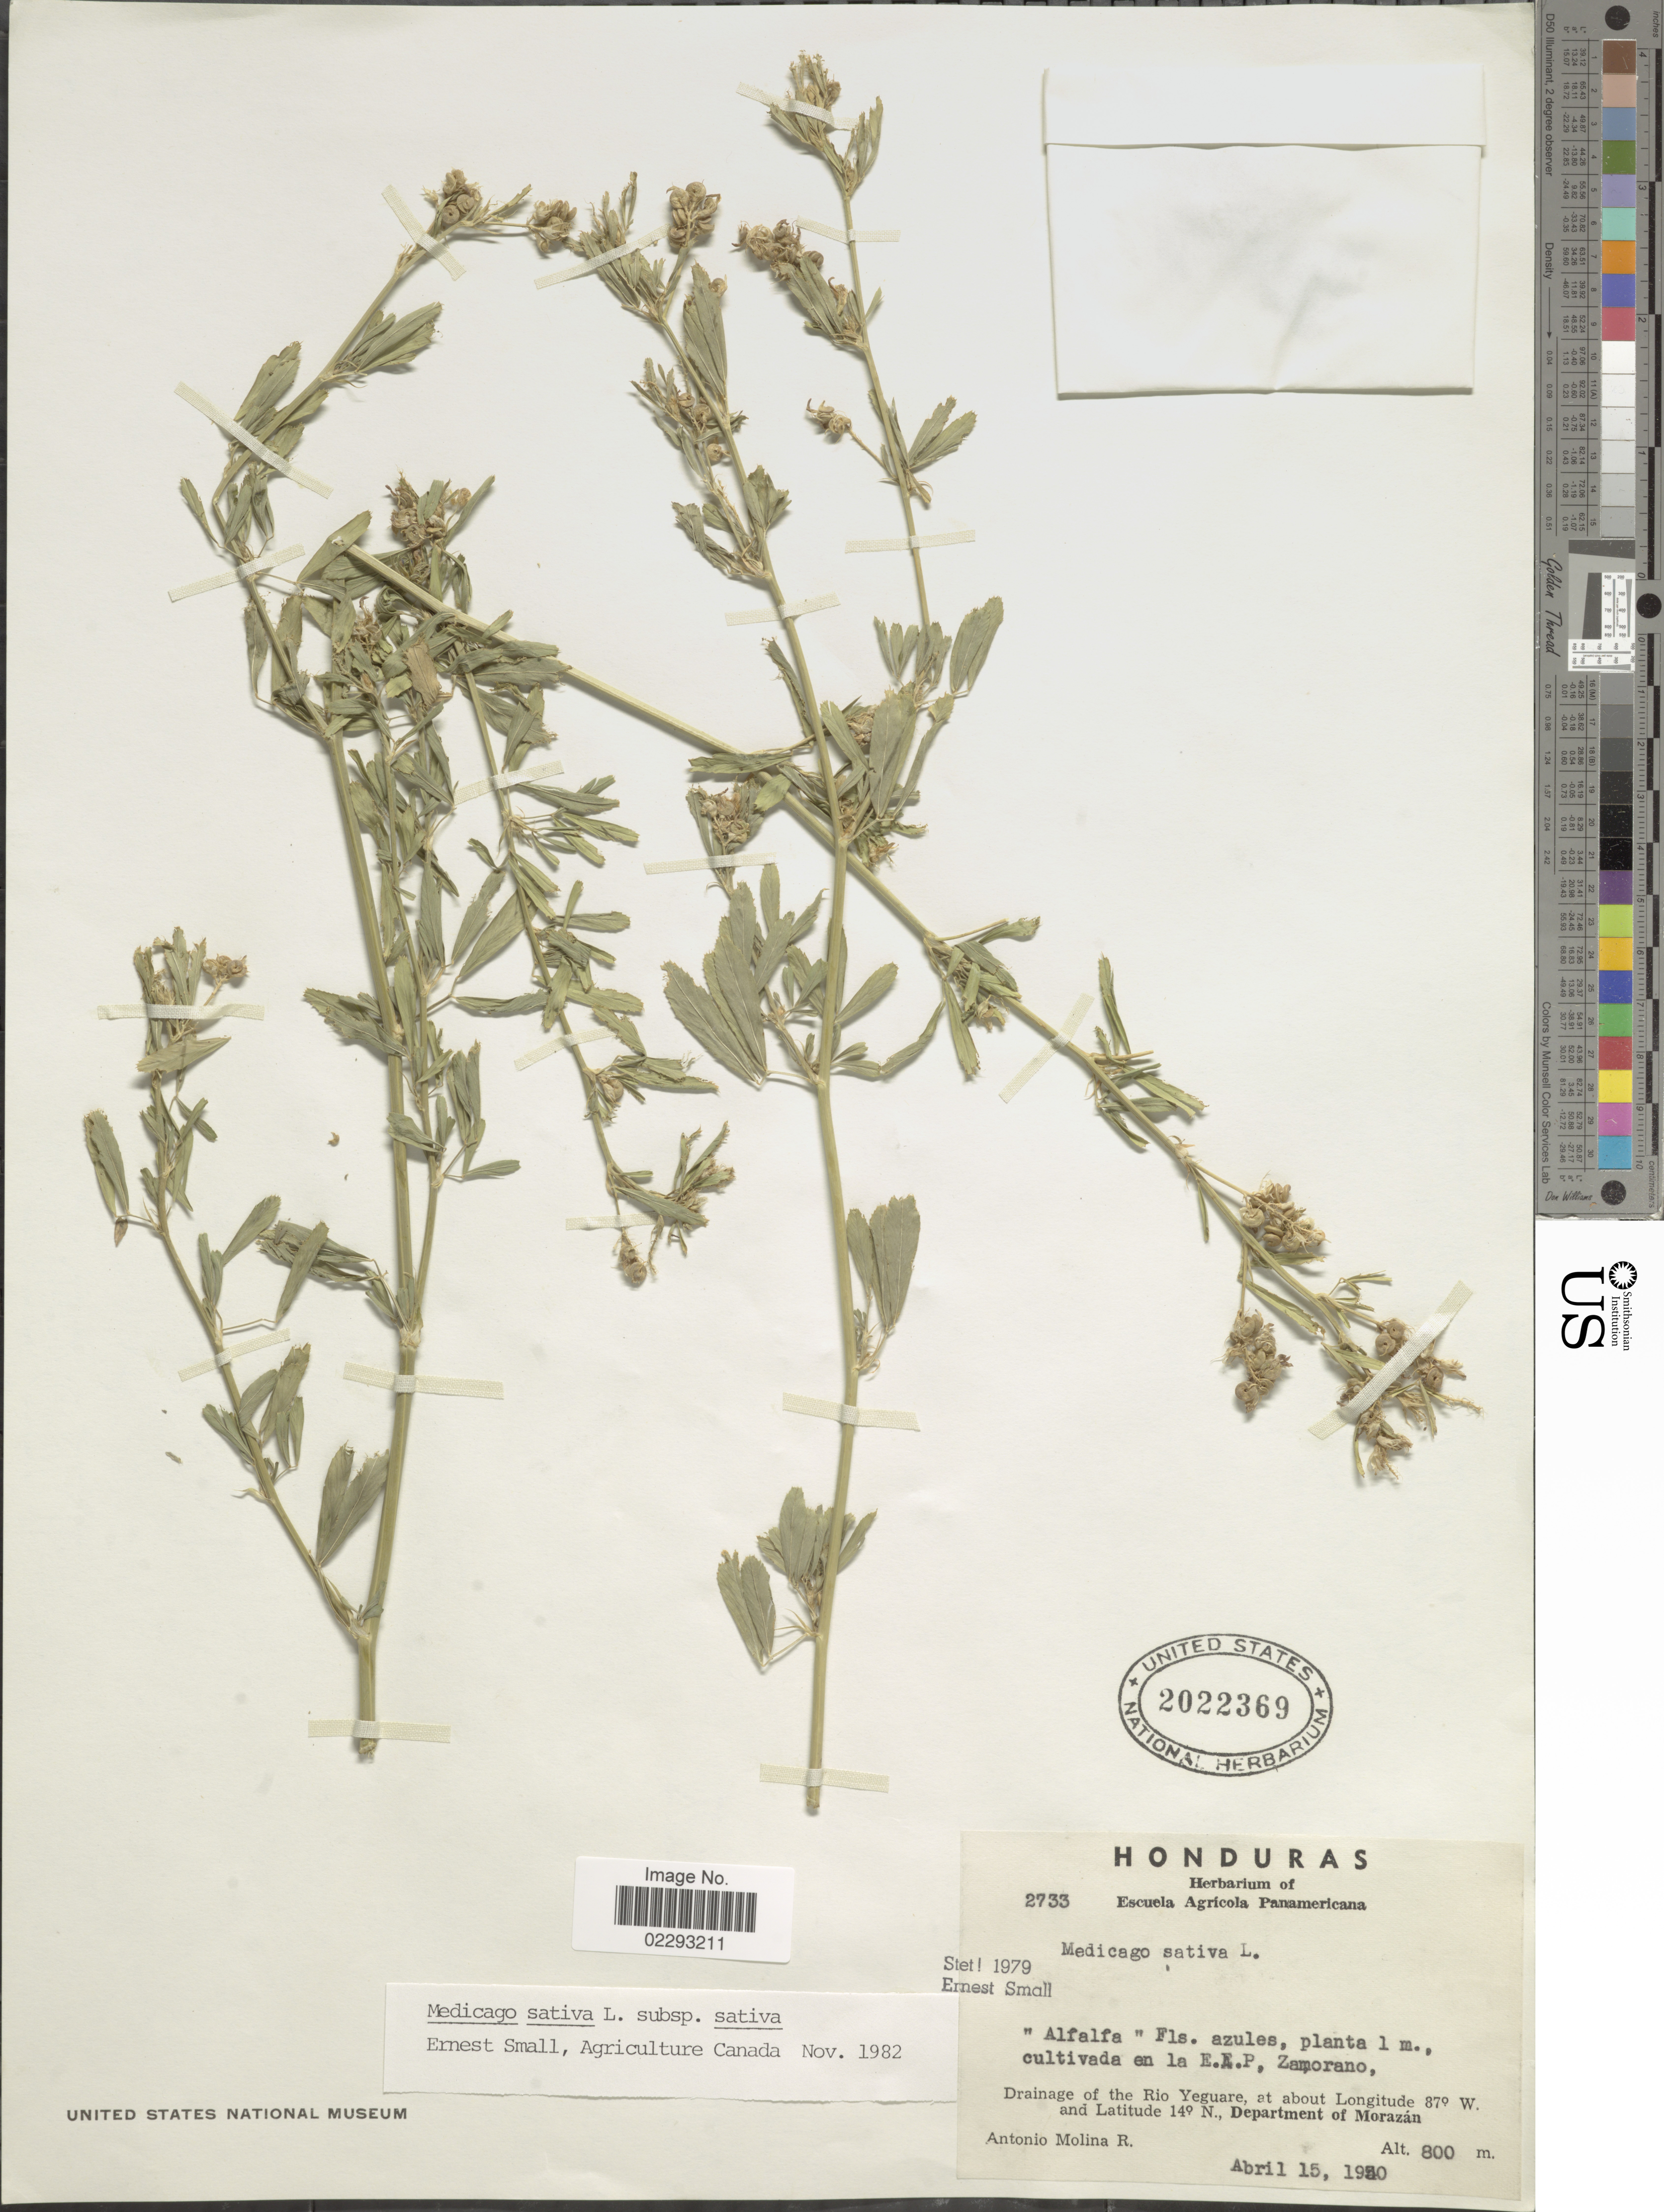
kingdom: Plantae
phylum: Tracheophyta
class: Magnoliopsida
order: Fabales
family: Fabaceae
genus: Medicago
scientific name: Medicago sativa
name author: L.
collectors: A. Molina R.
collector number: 2733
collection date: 1930-04-15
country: Honduras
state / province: Fco. Morazán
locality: En la E.E.P., Zamorano, drainage of the Rio Yeguare, Department of Morazán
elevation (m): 800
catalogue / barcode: US 2022369